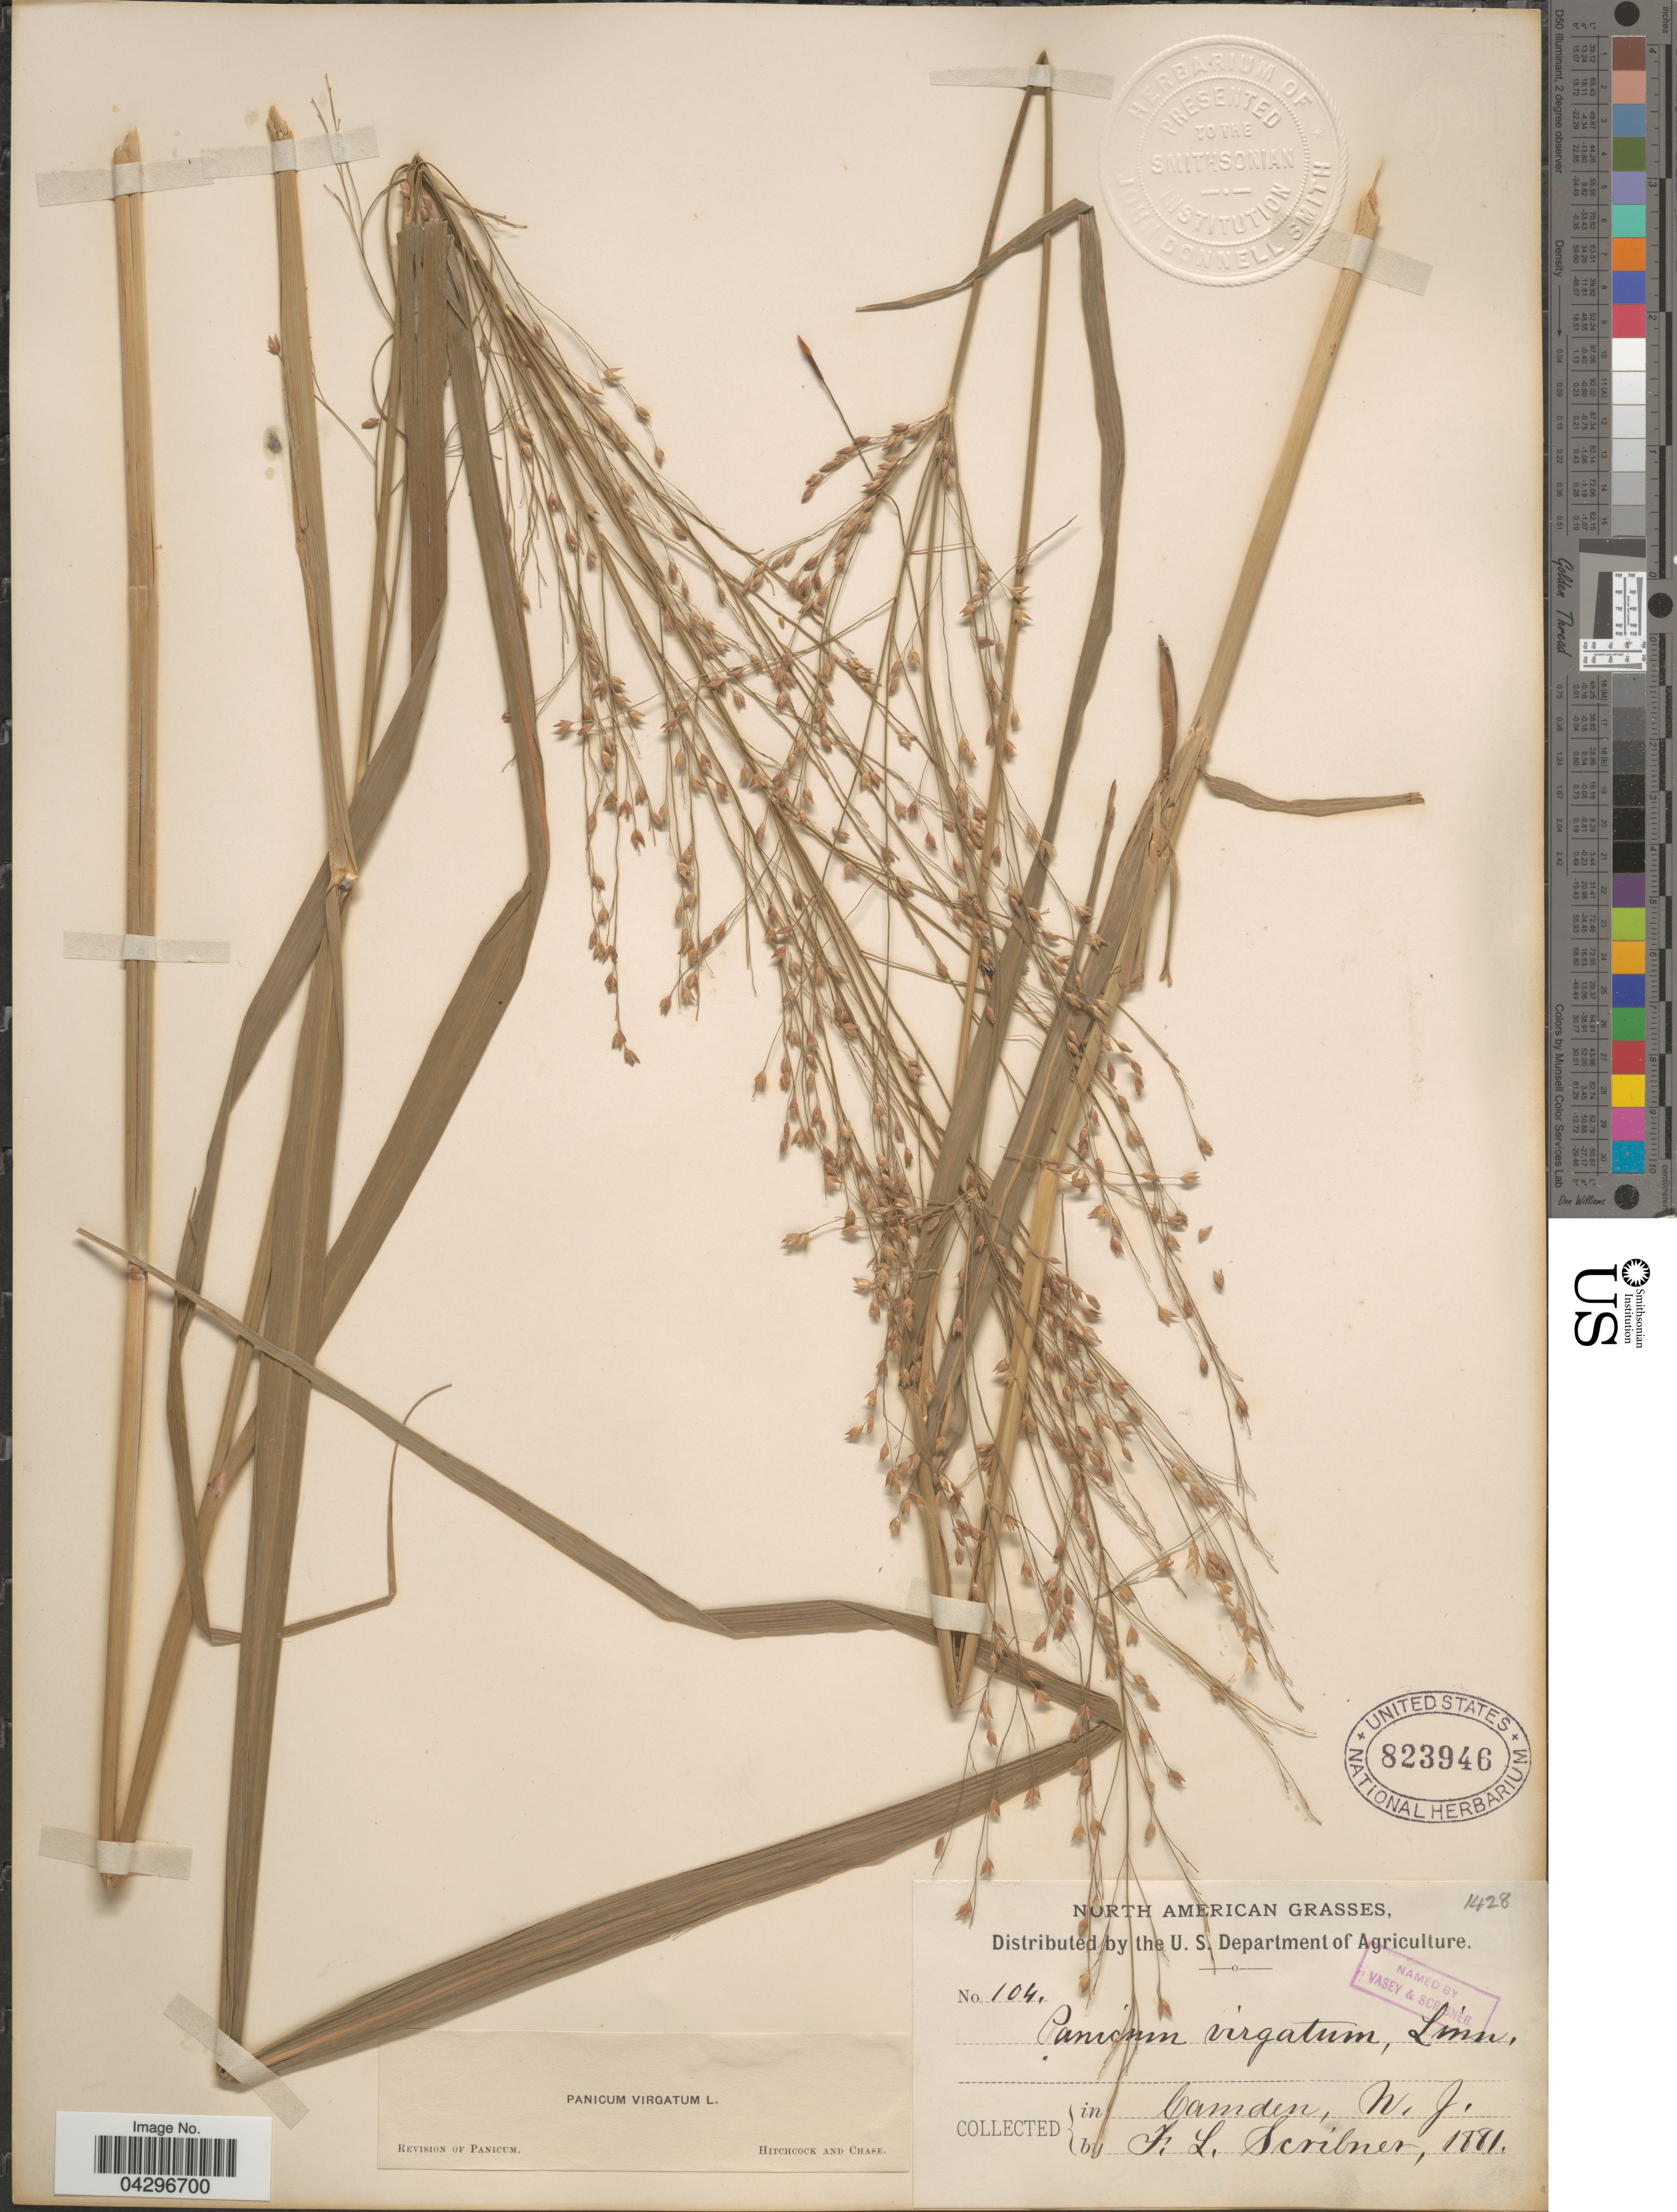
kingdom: Plantae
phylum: Tracheophyta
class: Liliopsida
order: Poales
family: Poaceae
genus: Panicum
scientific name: Panicum virgatum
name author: L.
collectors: F. L. Scribner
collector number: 104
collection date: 1881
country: United States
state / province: New Jersey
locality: In Camden.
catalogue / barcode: US 823946